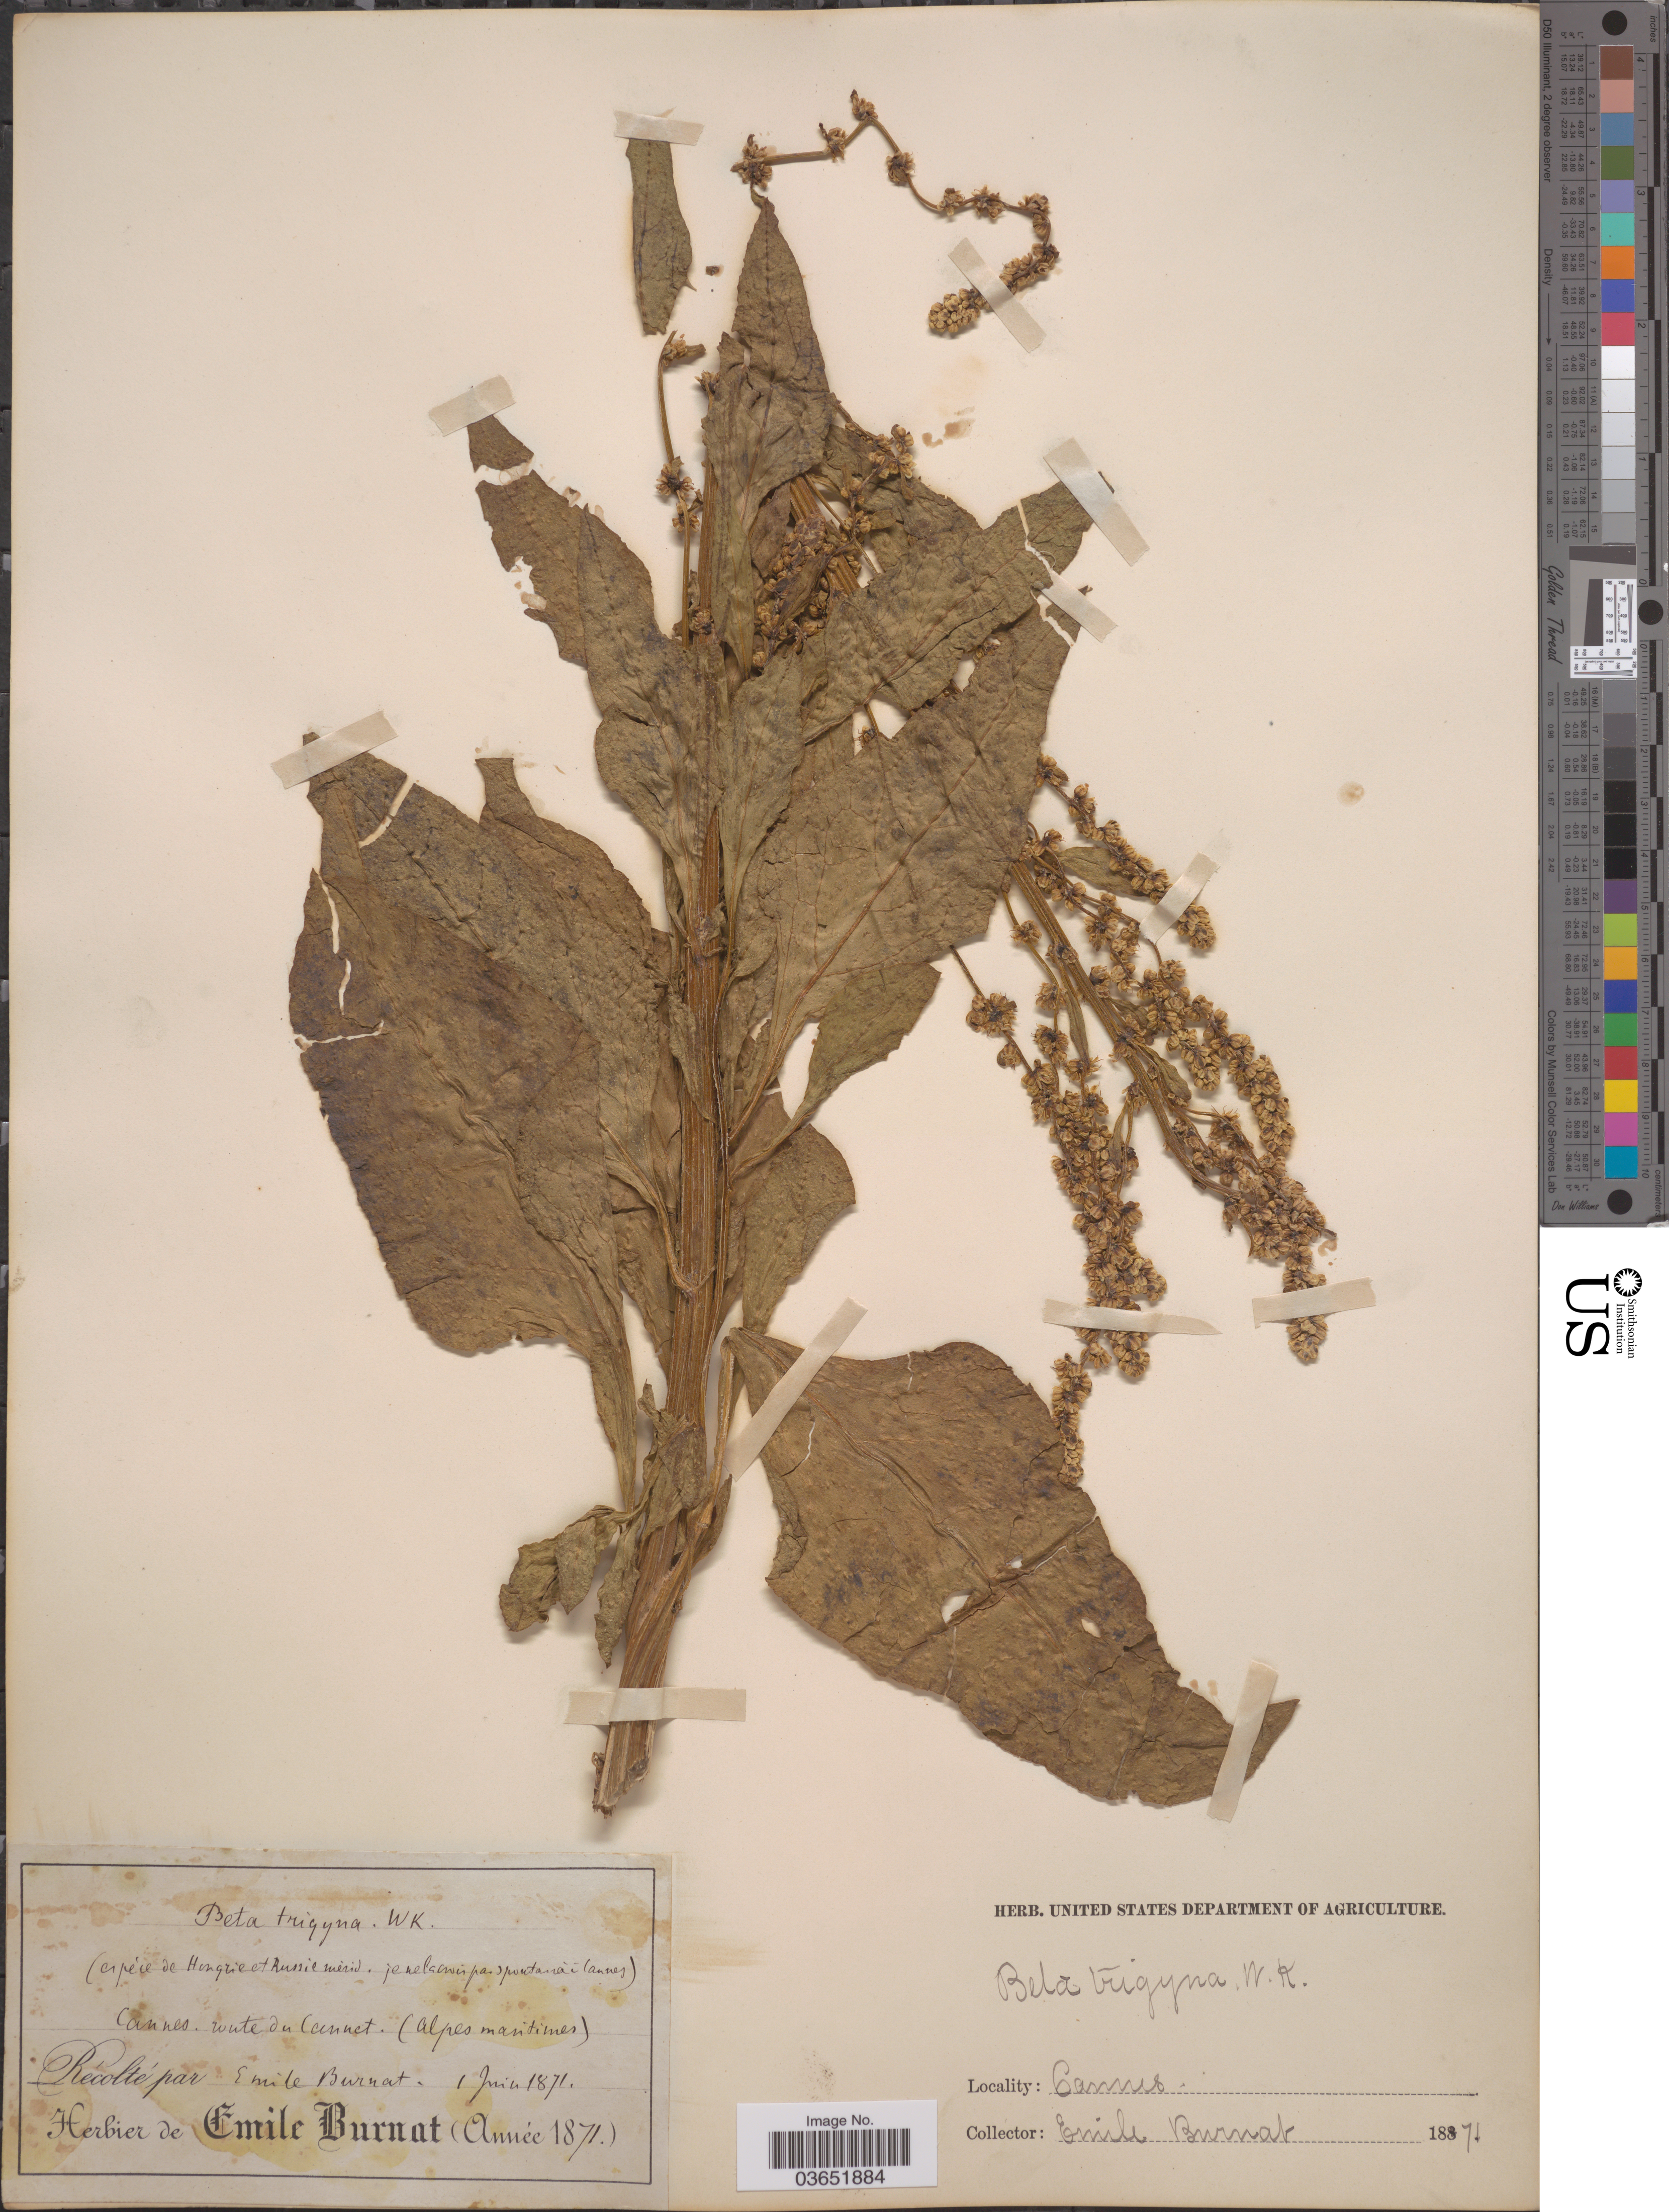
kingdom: Plantae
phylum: Tracheophyta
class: Magnoliopsida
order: Caryophyllales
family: Amaranthaceae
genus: Beta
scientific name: Beta trigyna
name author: Waldst.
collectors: E. Burnat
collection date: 1871-06-01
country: France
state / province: Provence-Alpes-Côte d'Azur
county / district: Alpes-Maritimes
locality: Cannes. route du Cannet. (Alpes maritimes).